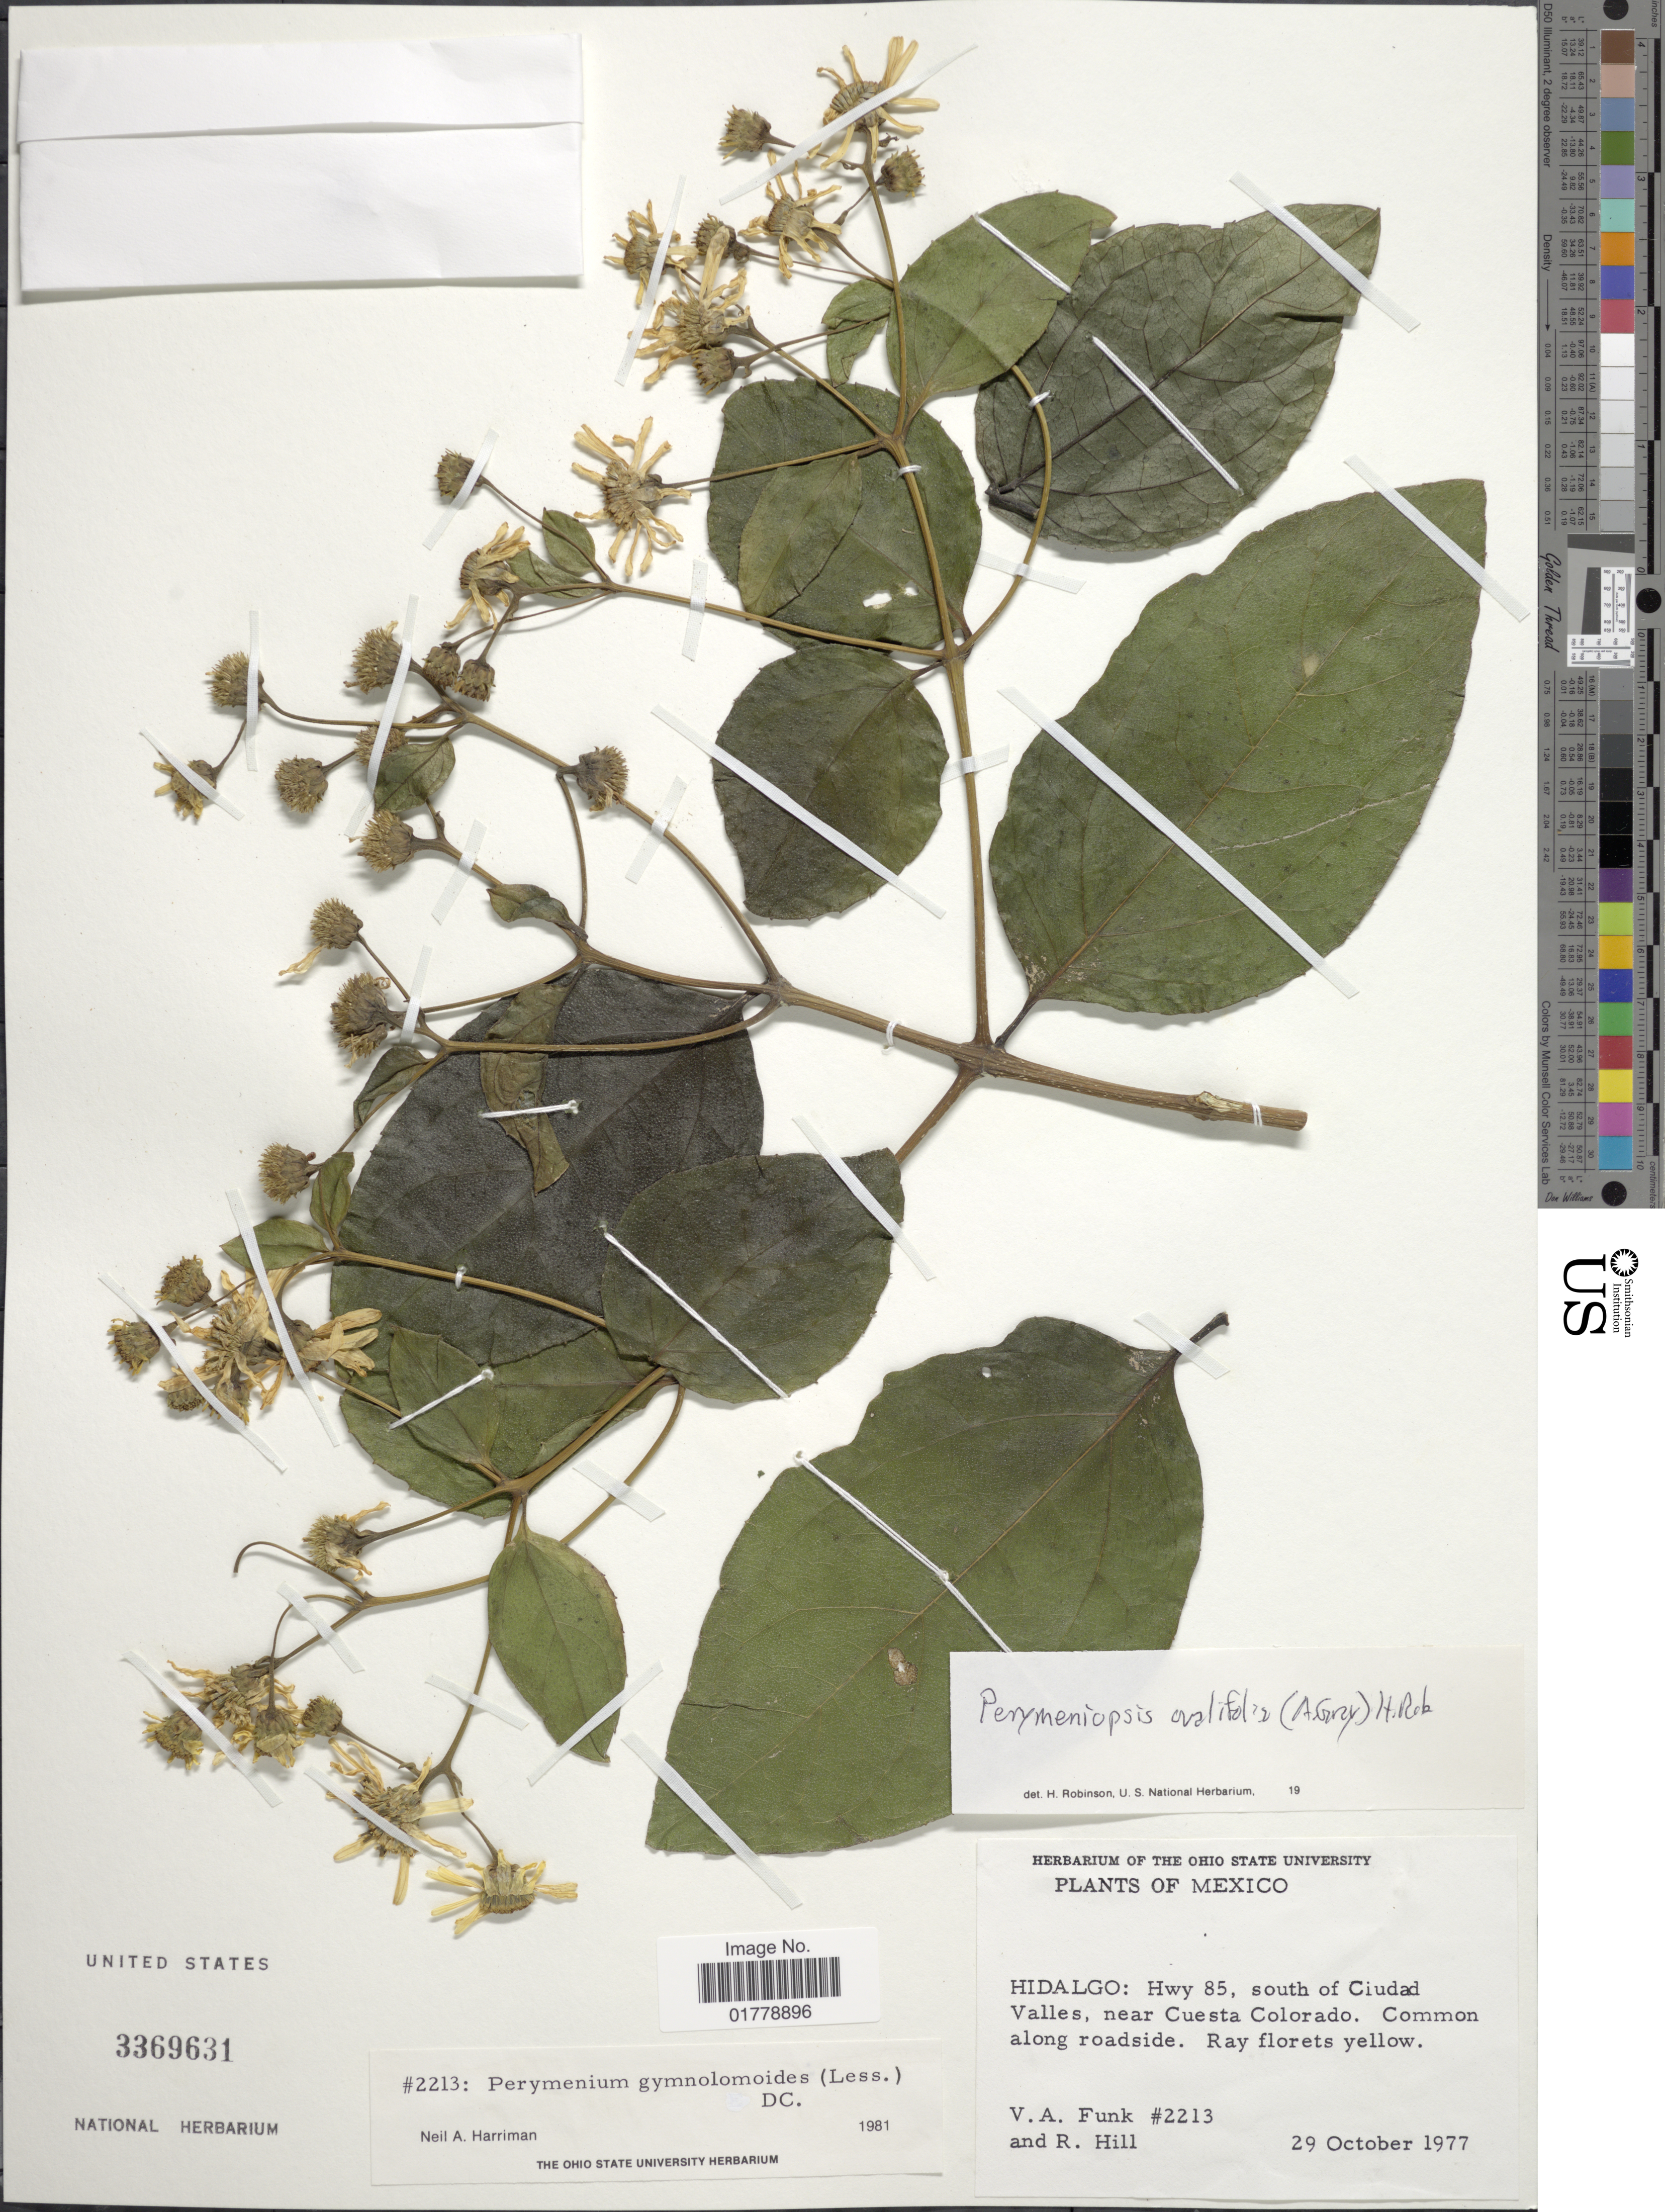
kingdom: Plantae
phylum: Tracheophyta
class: Magnoliopsida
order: Asterales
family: Asteraceae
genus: Perymeniopsis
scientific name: Perymeniopsis ovalifolia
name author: (A. Gray) H. Rob.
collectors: V. Funk & R. Hill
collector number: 2213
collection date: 1977-10-29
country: Mexico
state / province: Hidalgo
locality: Hidalgo: Hwy 85, south of Ciudad Valles, near Cuesta Colorado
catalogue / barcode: US 3369631